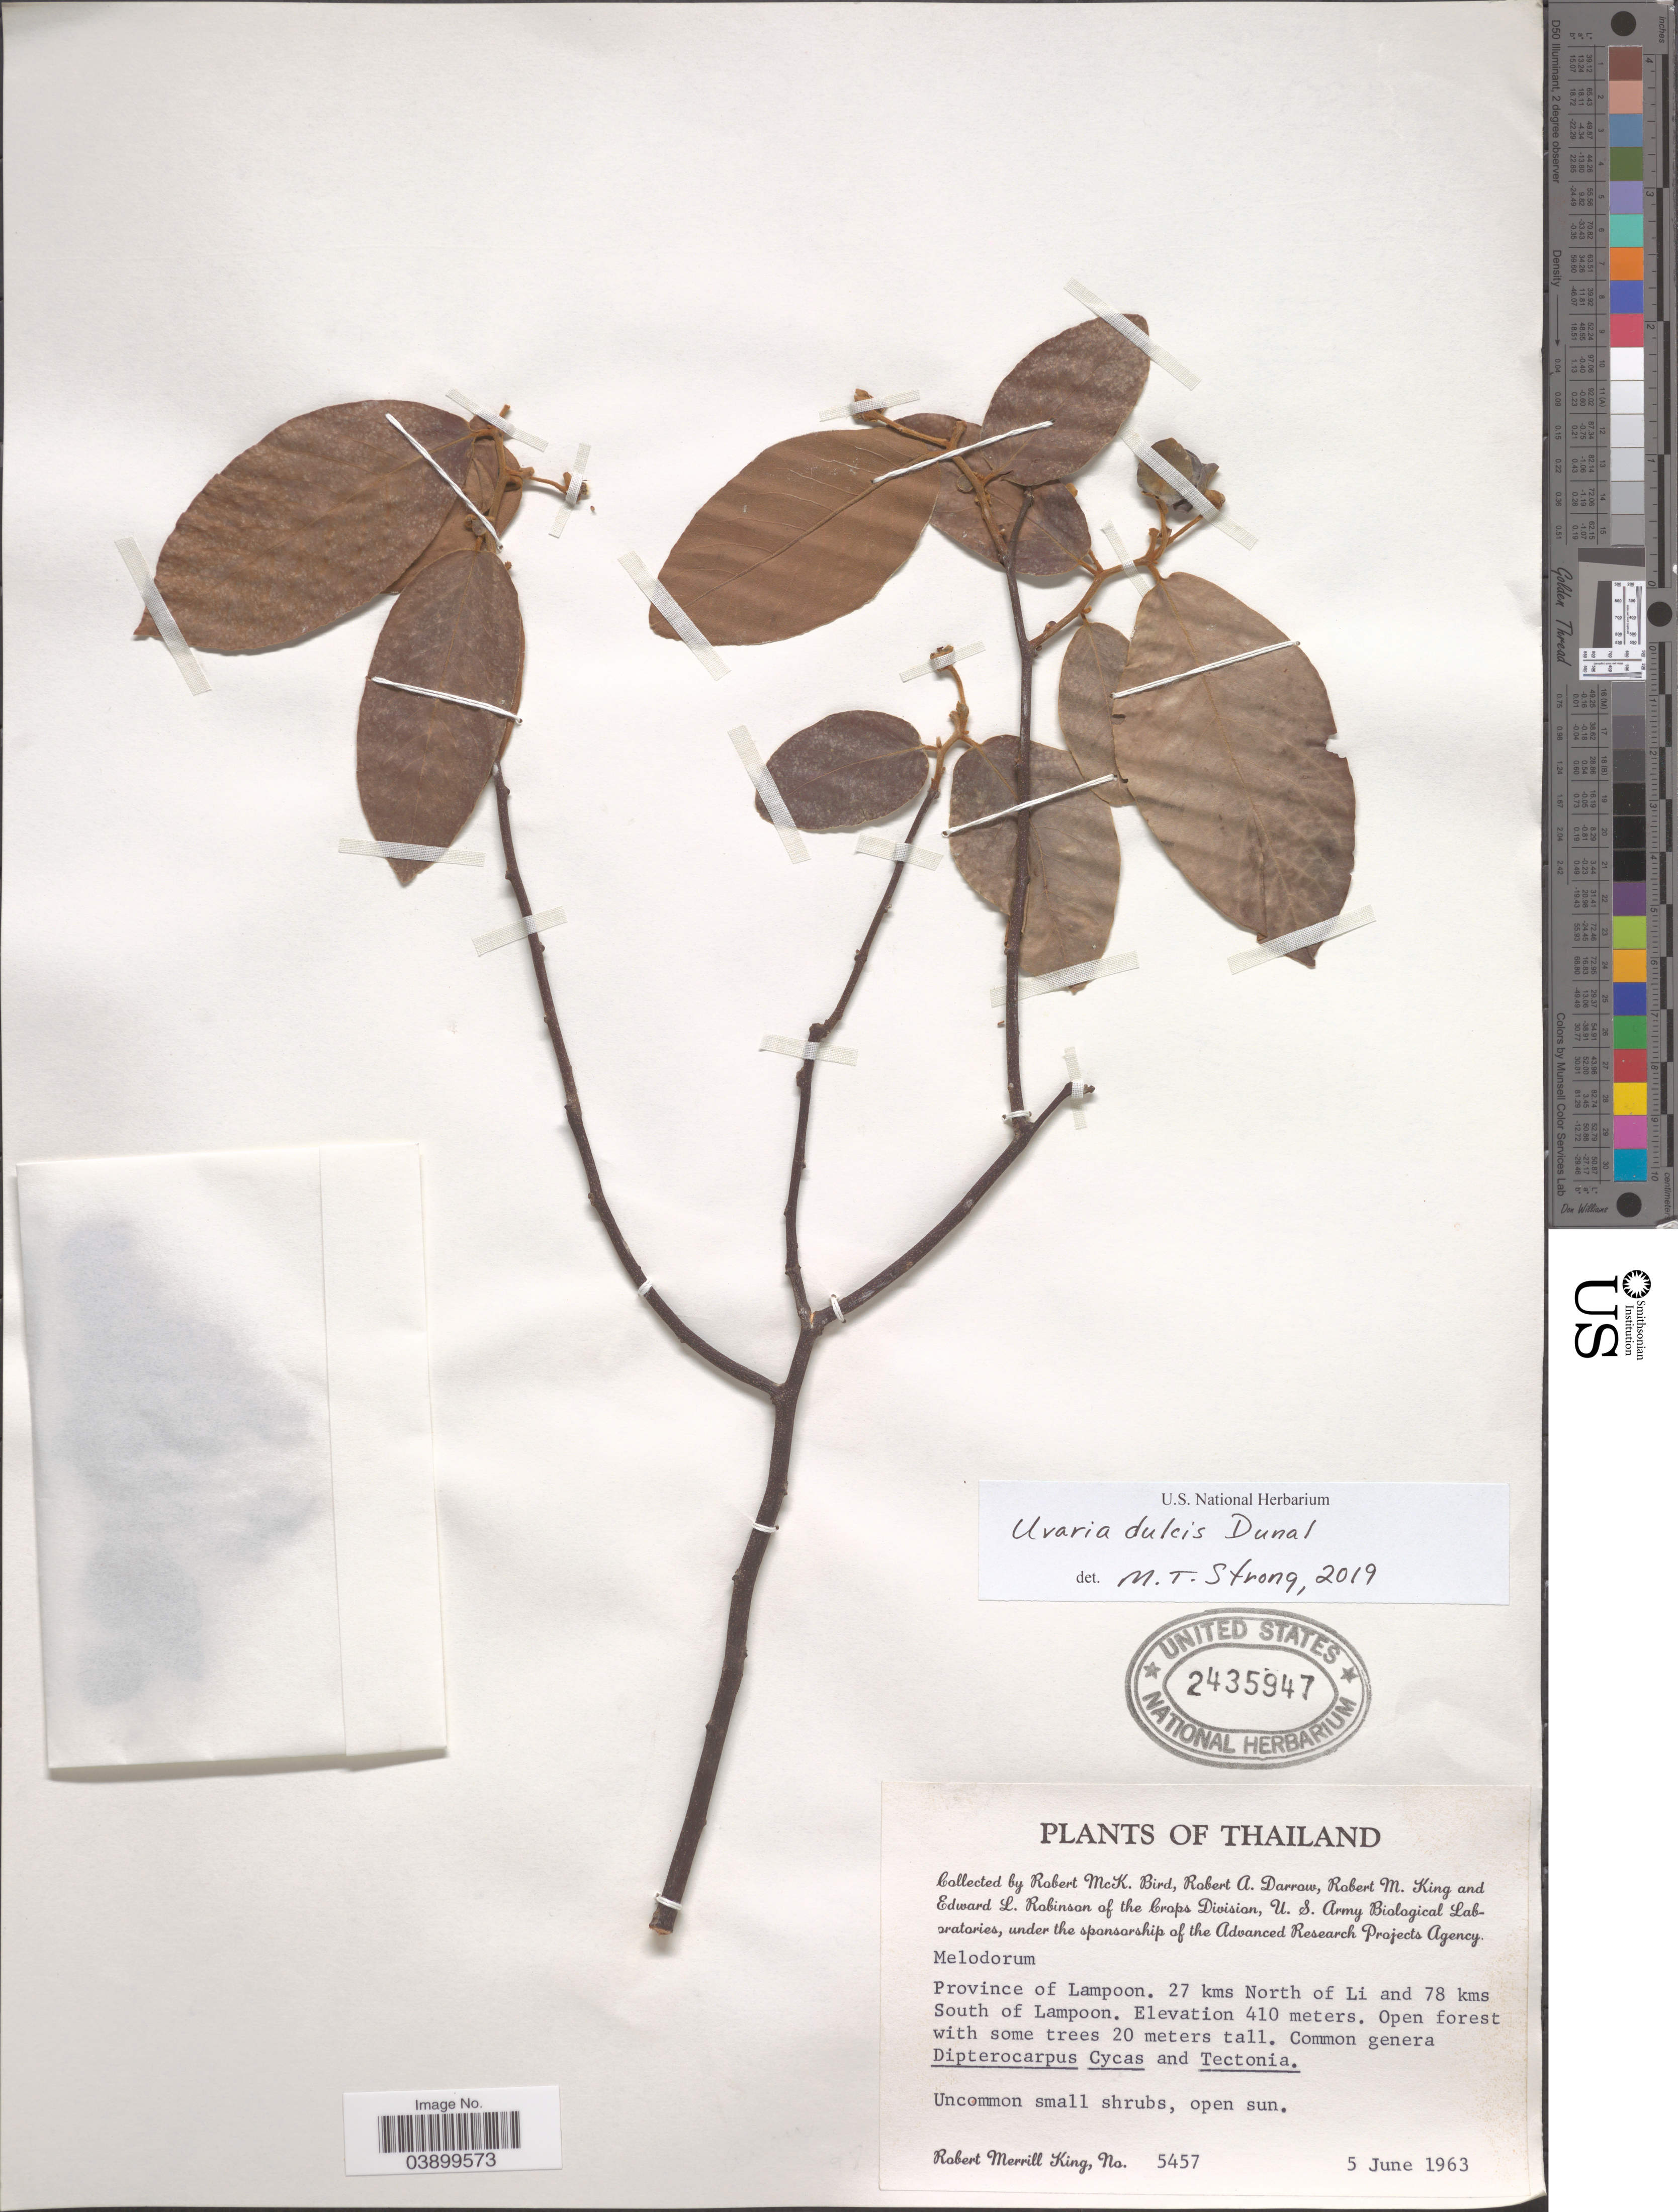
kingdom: Plantae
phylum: Tracheophyta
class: Magnoliopsida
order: Magnoliales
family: Annonaceae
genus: Uvaria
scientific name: Uvaria dulcis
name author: Dunal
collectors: R. M. Bird, R. A. Darrow, R. M. King & E. L. Robinson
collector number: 5457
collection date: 1963-06-05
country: Thailand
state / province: Lamphun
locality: Province of Lampoon. 27 kms North of Li and 78 kms South of Lampoon.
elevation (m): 410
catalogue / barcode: US 2435947